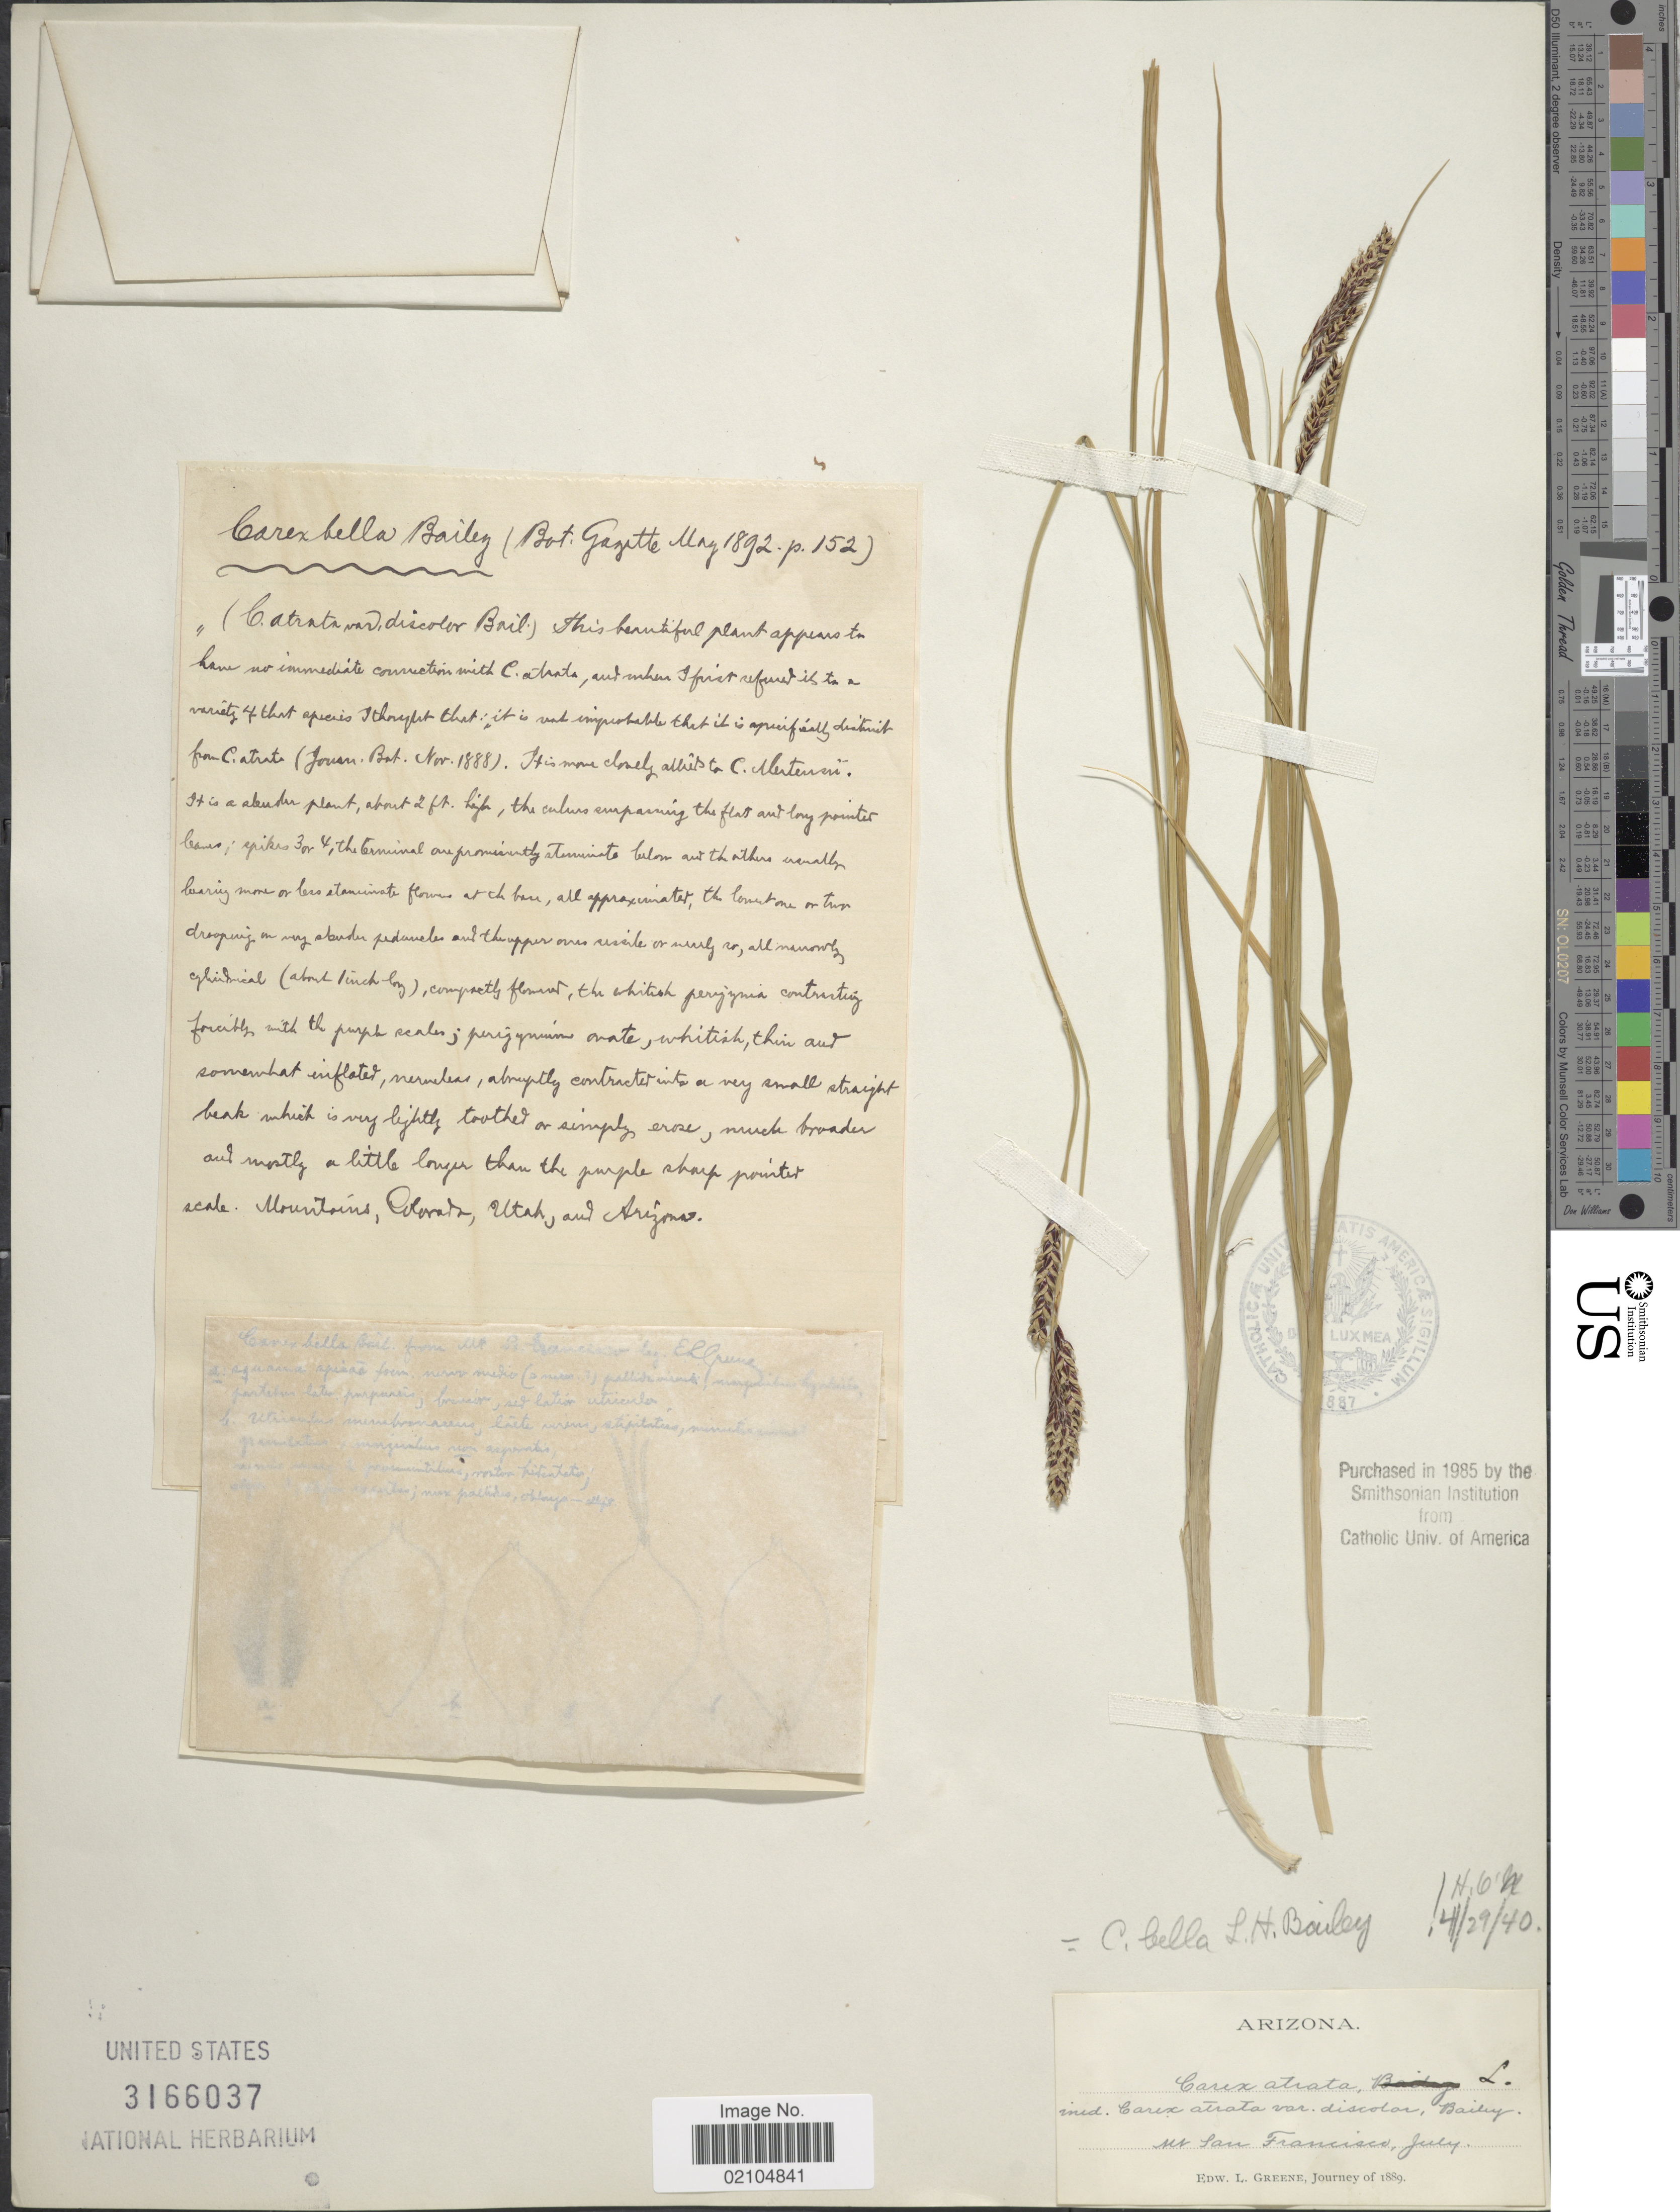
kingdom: Plantae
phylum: Tracheophyta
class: Liliopsida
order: Poales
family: Cyperaceae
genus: Carex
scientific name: Carex bella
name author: L.H. Bailey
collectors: E. L. Greene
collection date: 1889-07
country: United States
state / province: Arizona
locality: Mt San Francisco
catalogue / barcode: US 3166037